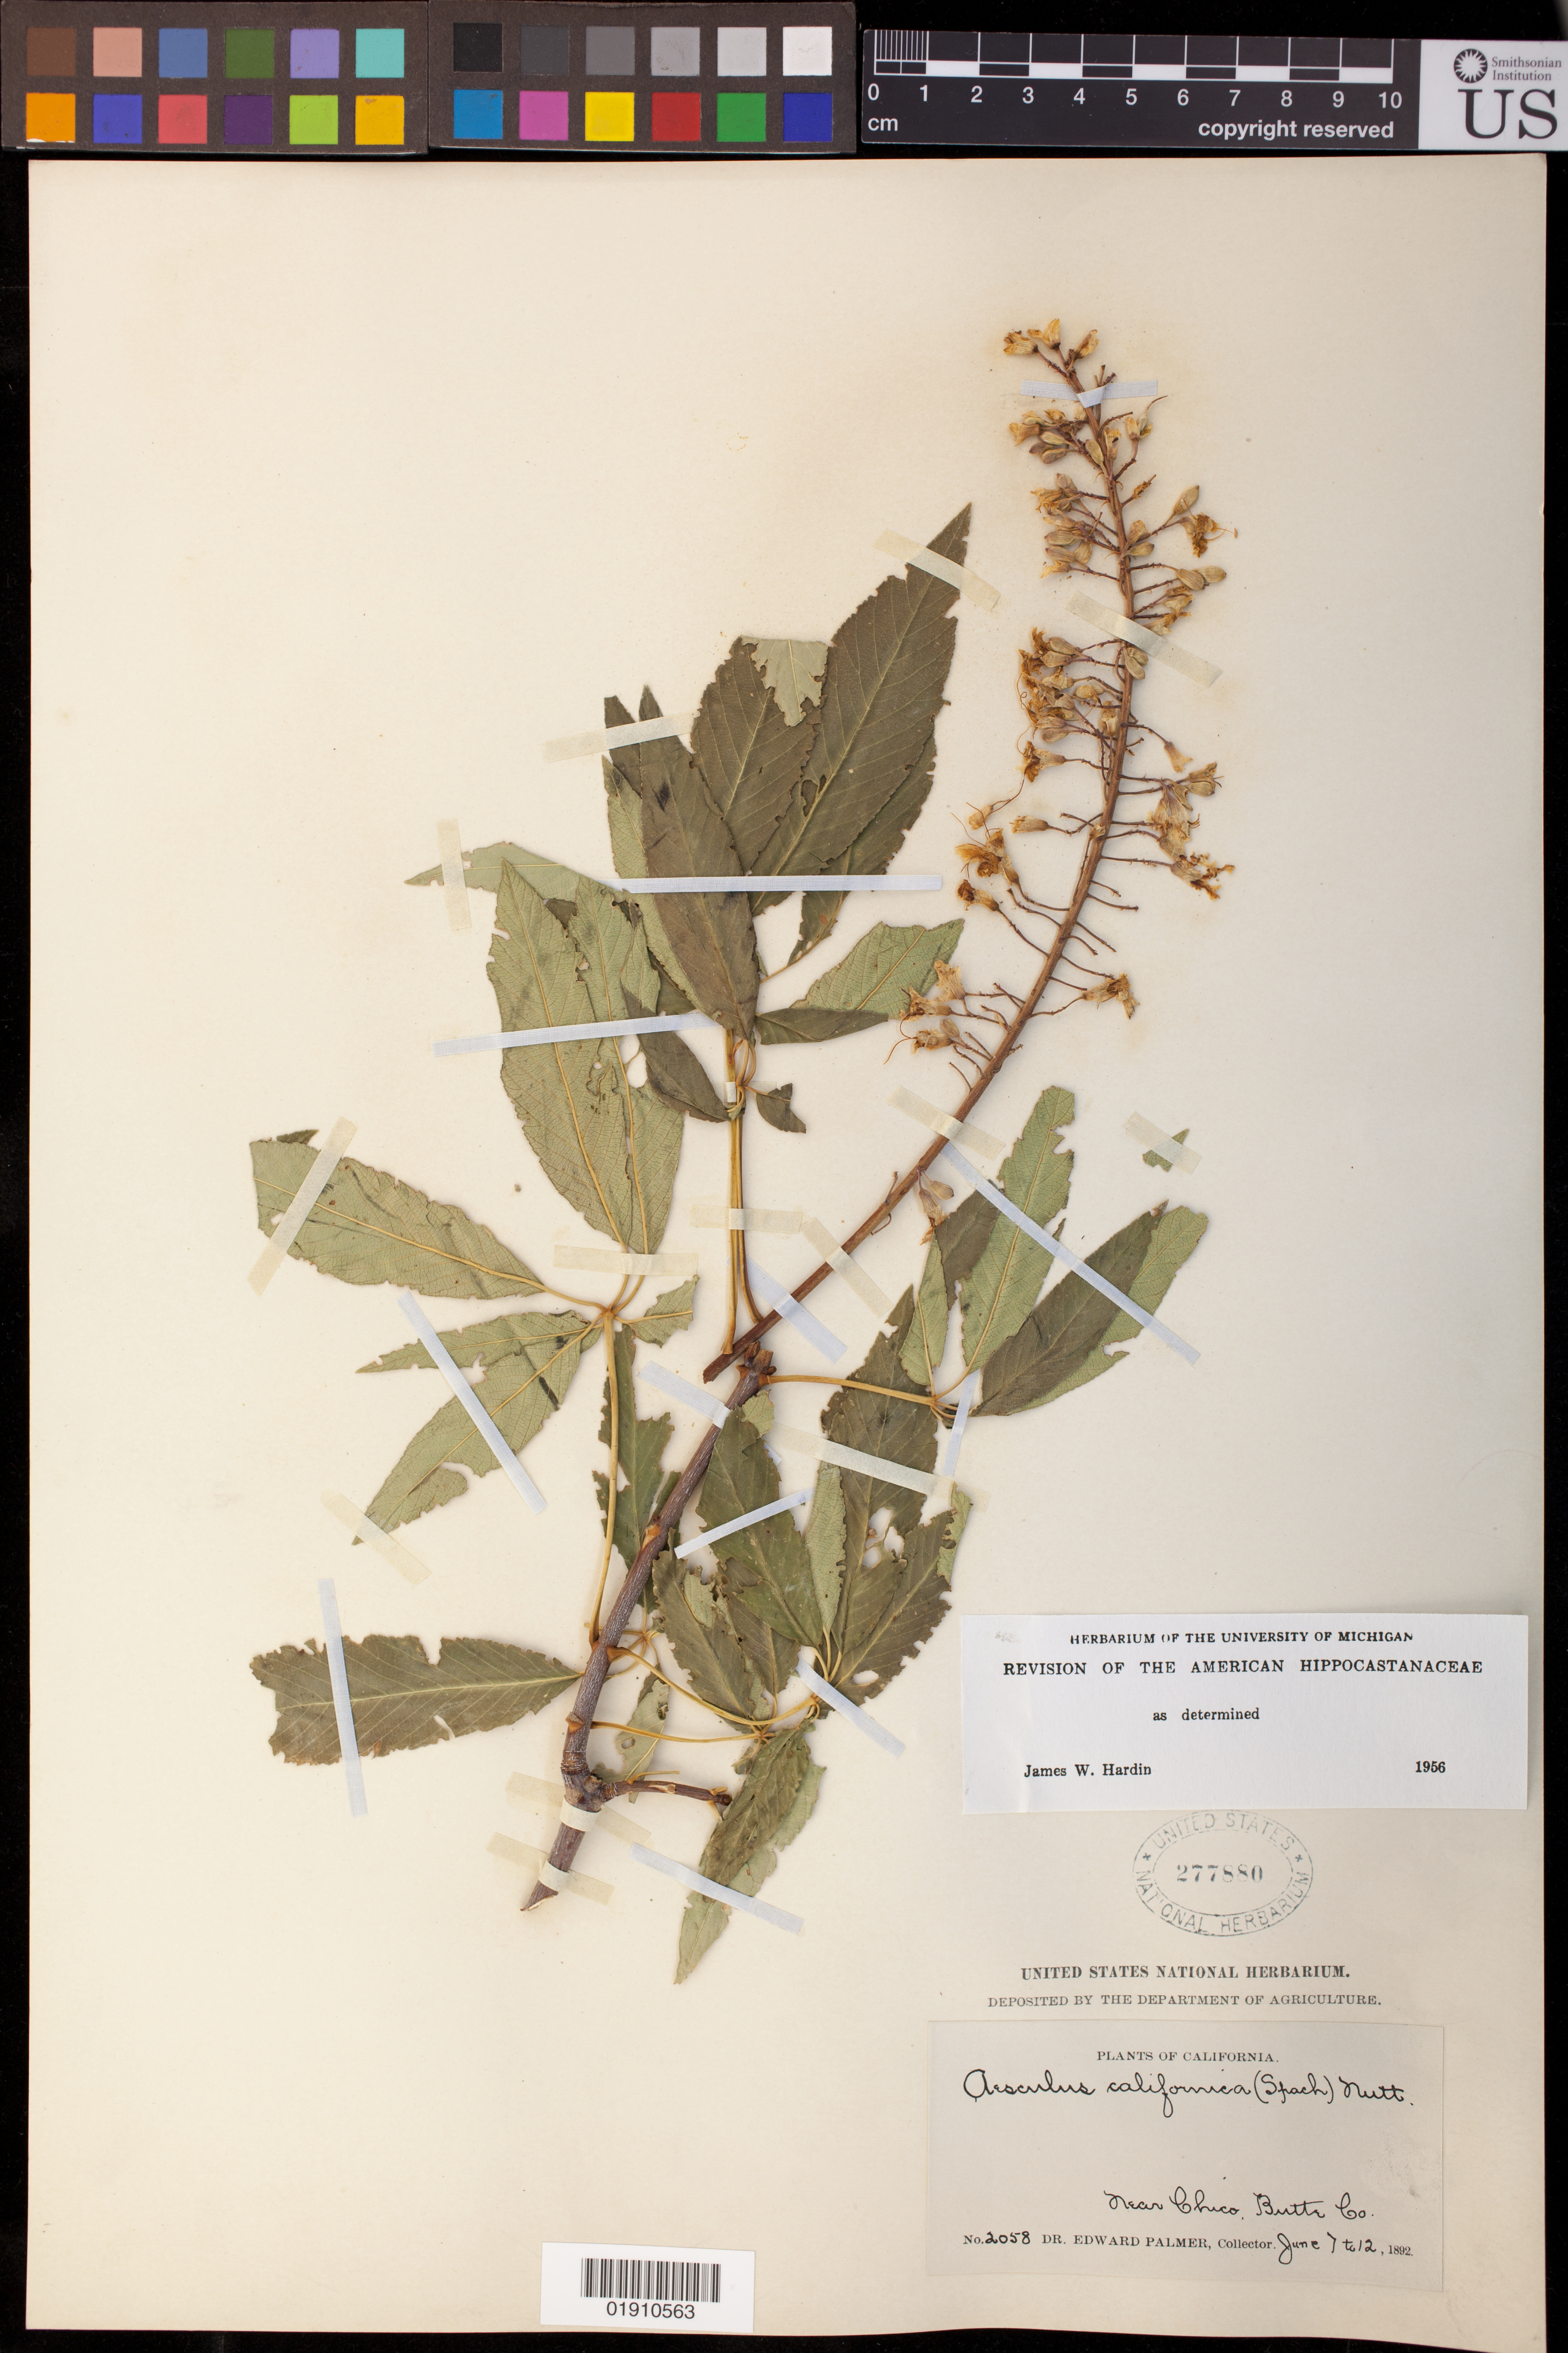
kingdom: Plantae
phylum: Tracheophyta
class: Magnoliopsida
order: Sapindales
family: Sapindaceae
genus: Aesculus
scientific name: Aesculus californica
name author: (Spach) Nutt.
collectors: E. Palmer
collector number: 2058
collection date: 1892-06-07/1892-06-12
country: United States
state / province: California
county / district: Butte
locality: Near Chico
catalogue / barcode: US 277880